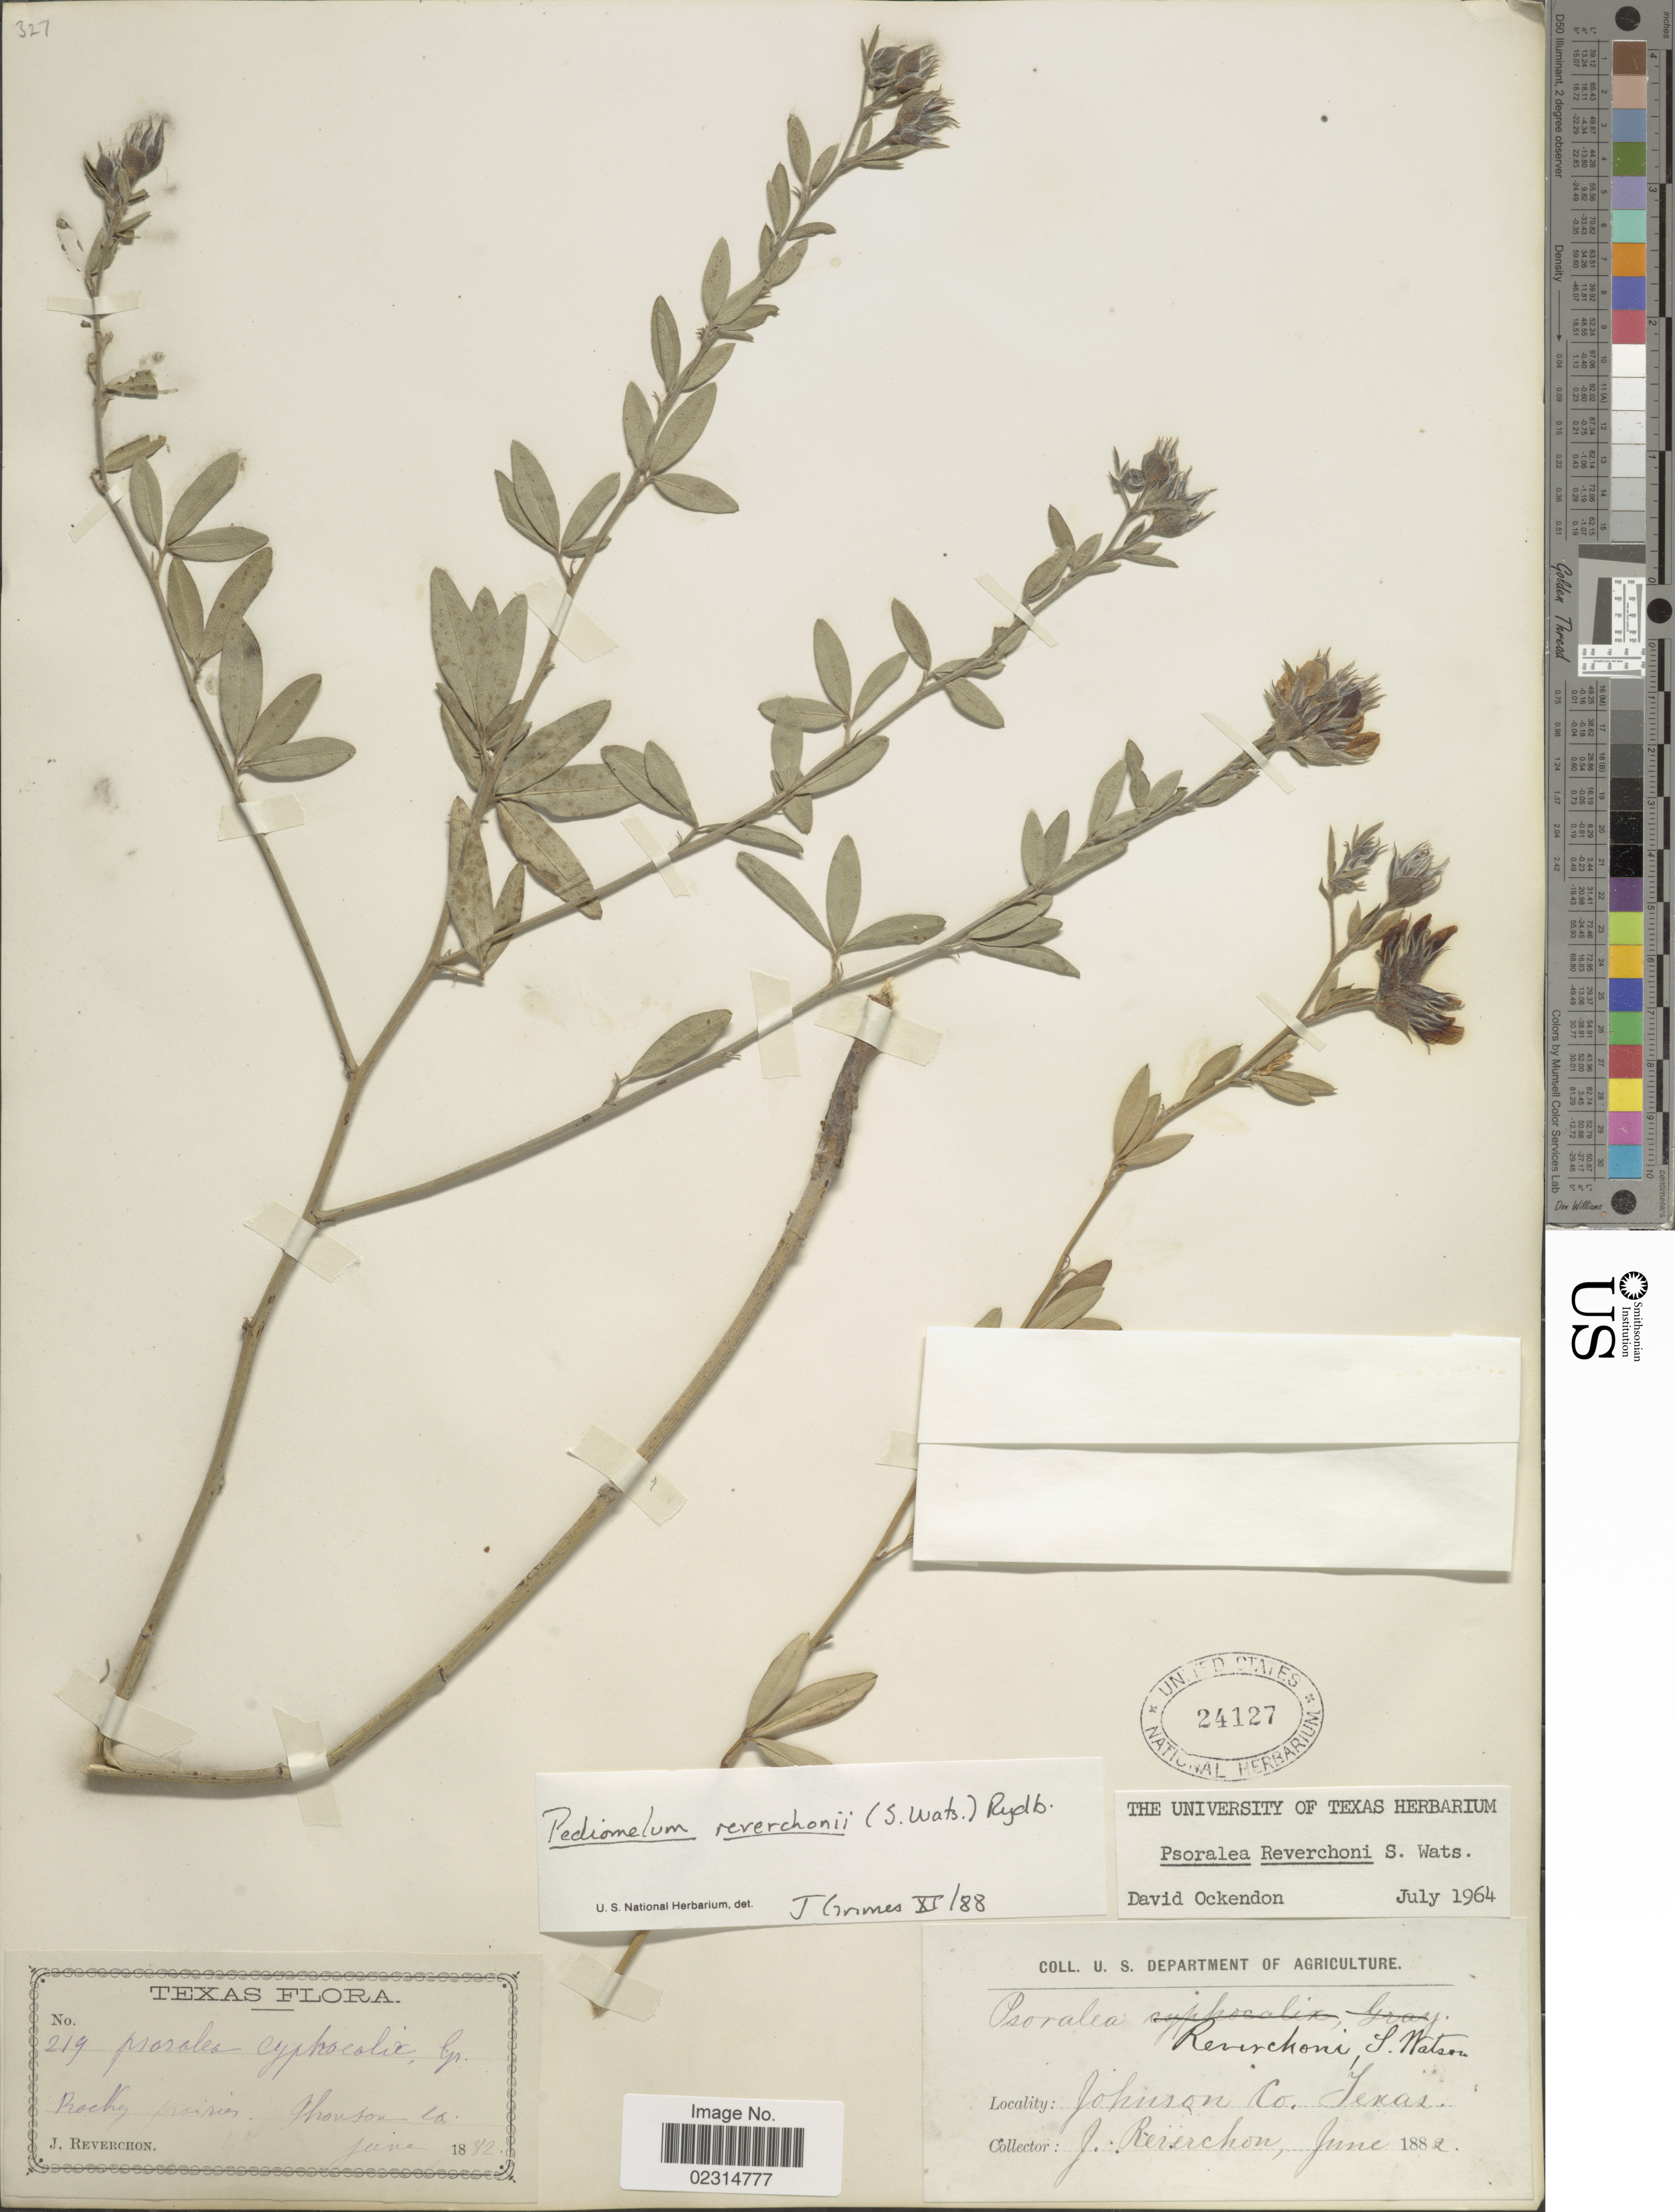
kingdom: Plantae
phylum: Tracheophyta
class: Magnoliopsida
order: Fabales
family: Fabaceae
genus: Pediomelum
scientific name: Pediomelum reverchonii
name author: (S. Watson) Rydb.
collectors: J. Reverchon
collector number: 219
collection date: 1882-06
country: United States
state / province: Texas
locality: Rocky prairies, Johnson Co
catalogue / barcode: US 24127